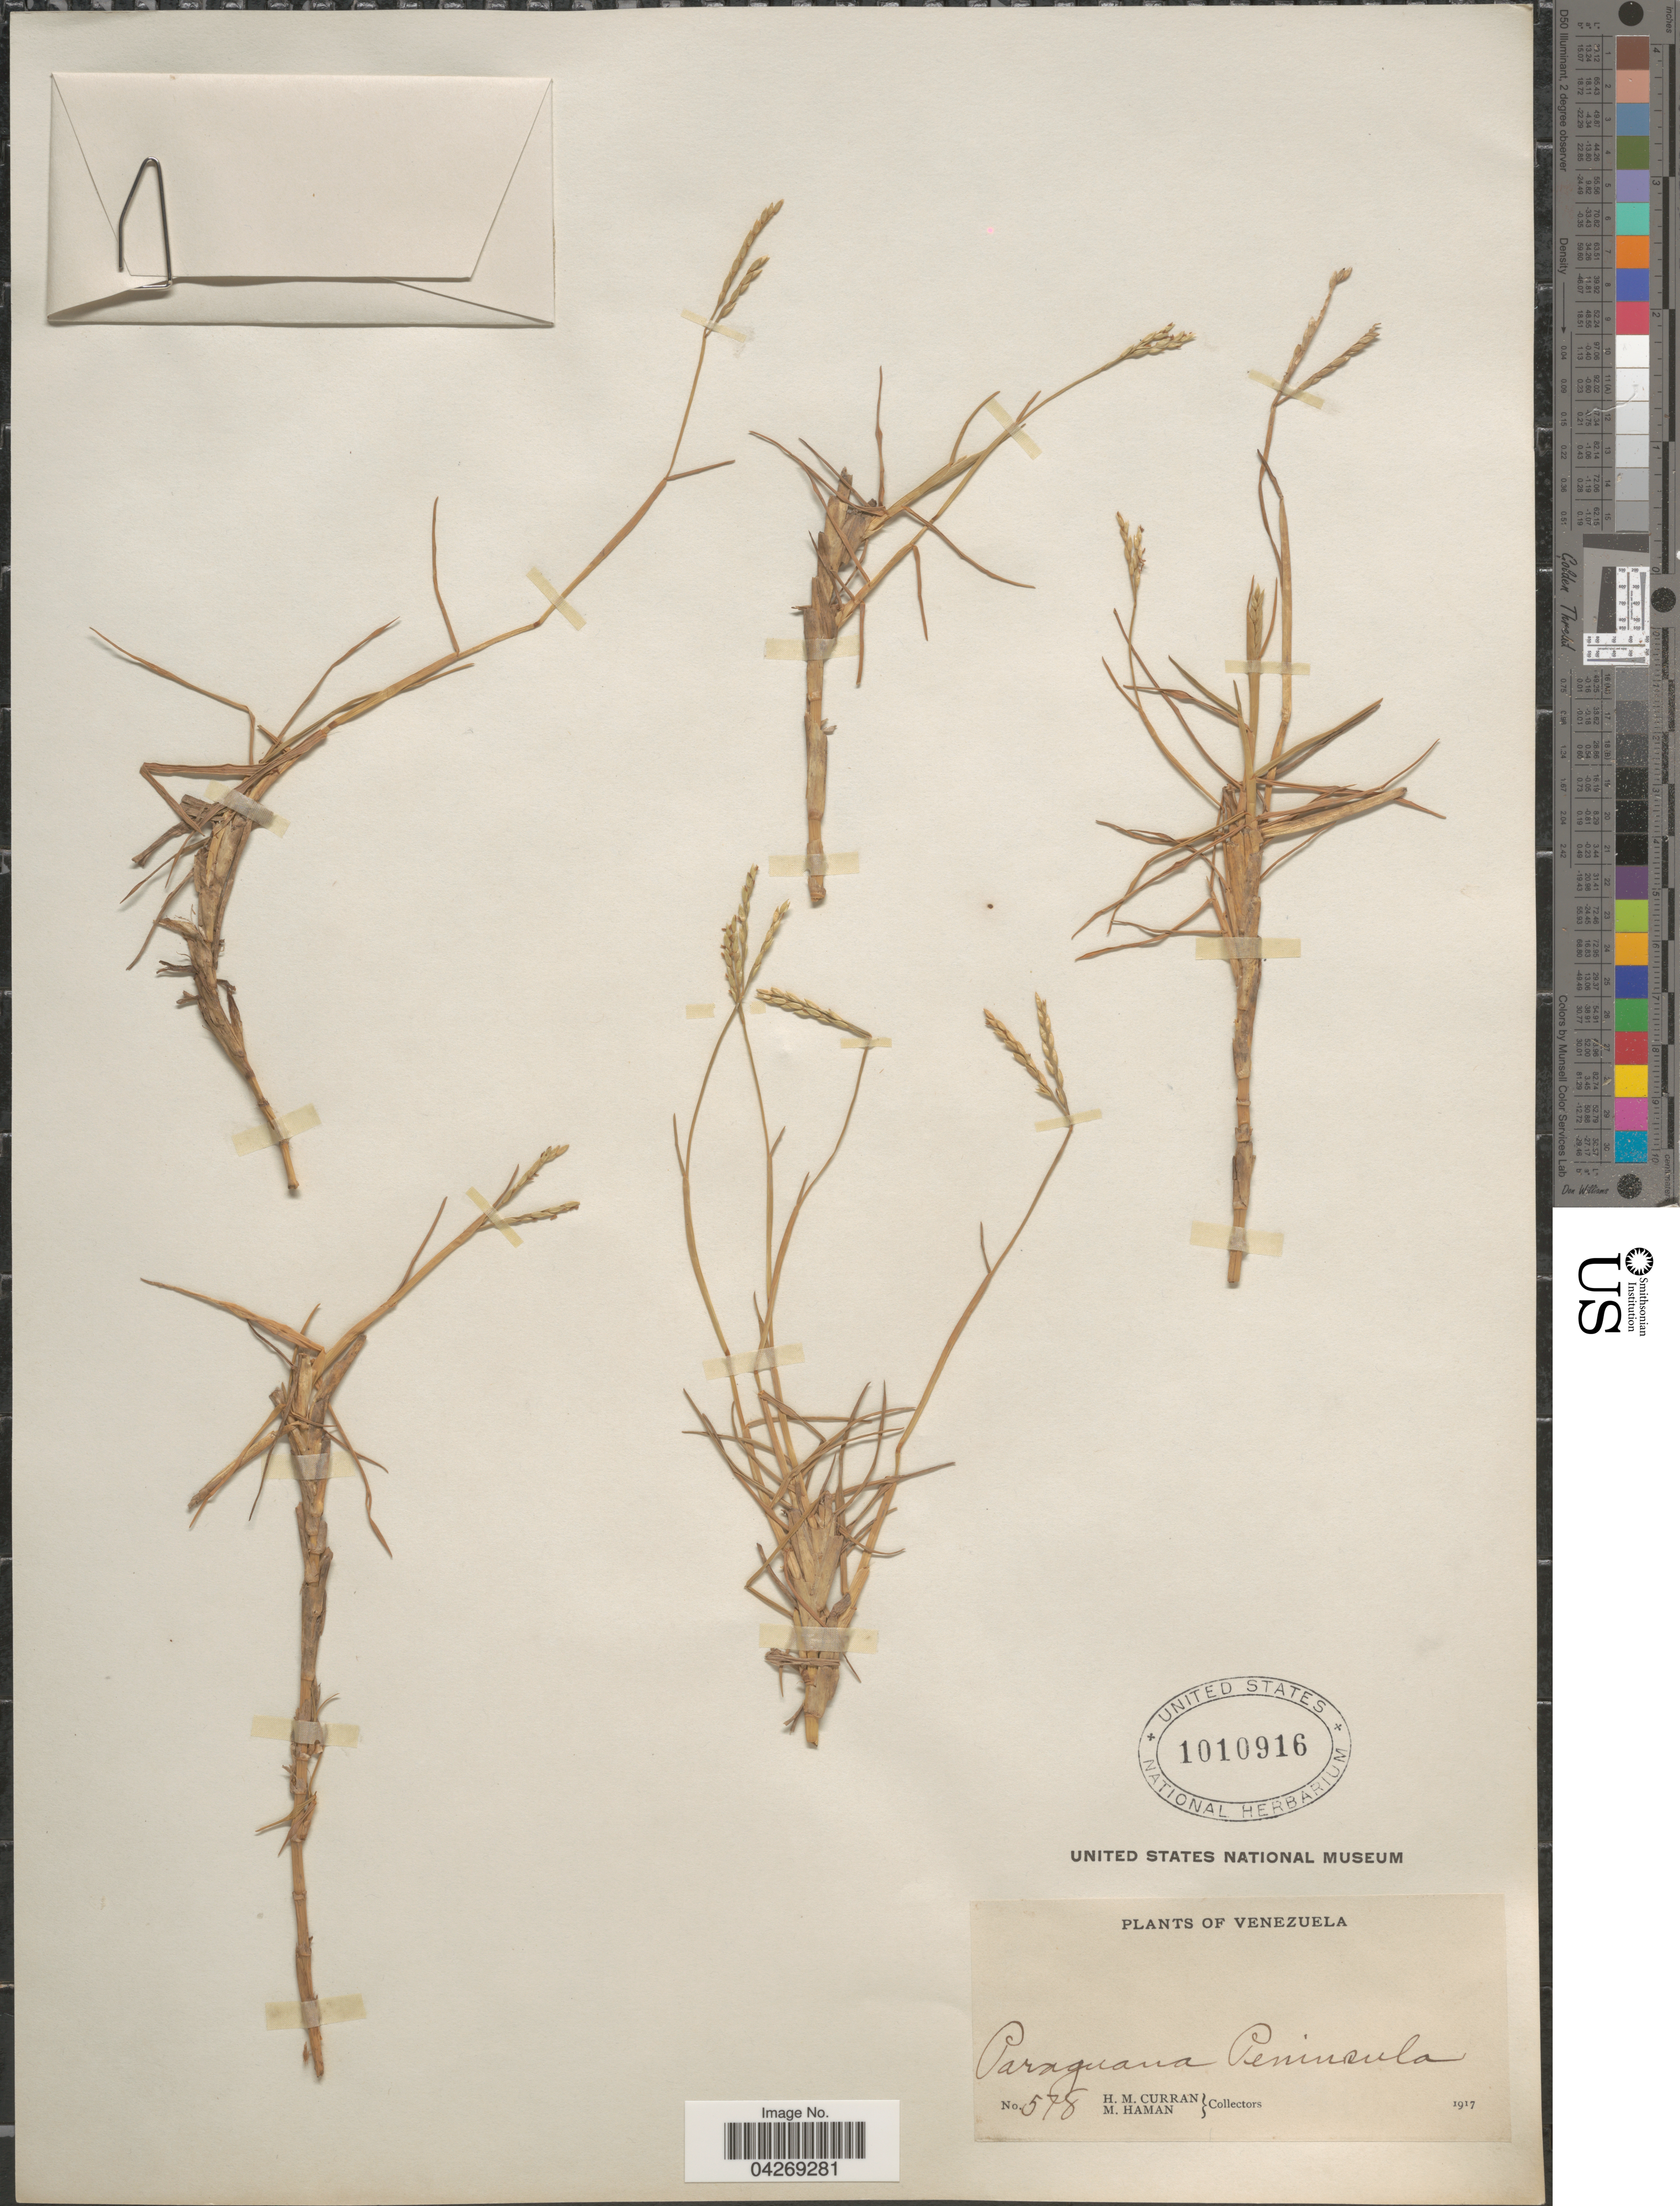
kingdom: Plantae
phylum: Tracheophyta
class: Liliopsida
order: Poales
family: Poaceae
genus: Paspalum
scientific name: Paspalum distichum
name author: L.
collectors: H. M. Curran & M. Haman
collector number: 578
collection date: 1917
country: Venezuela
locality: Paraguana Peninsula.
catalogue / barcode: US 1010916